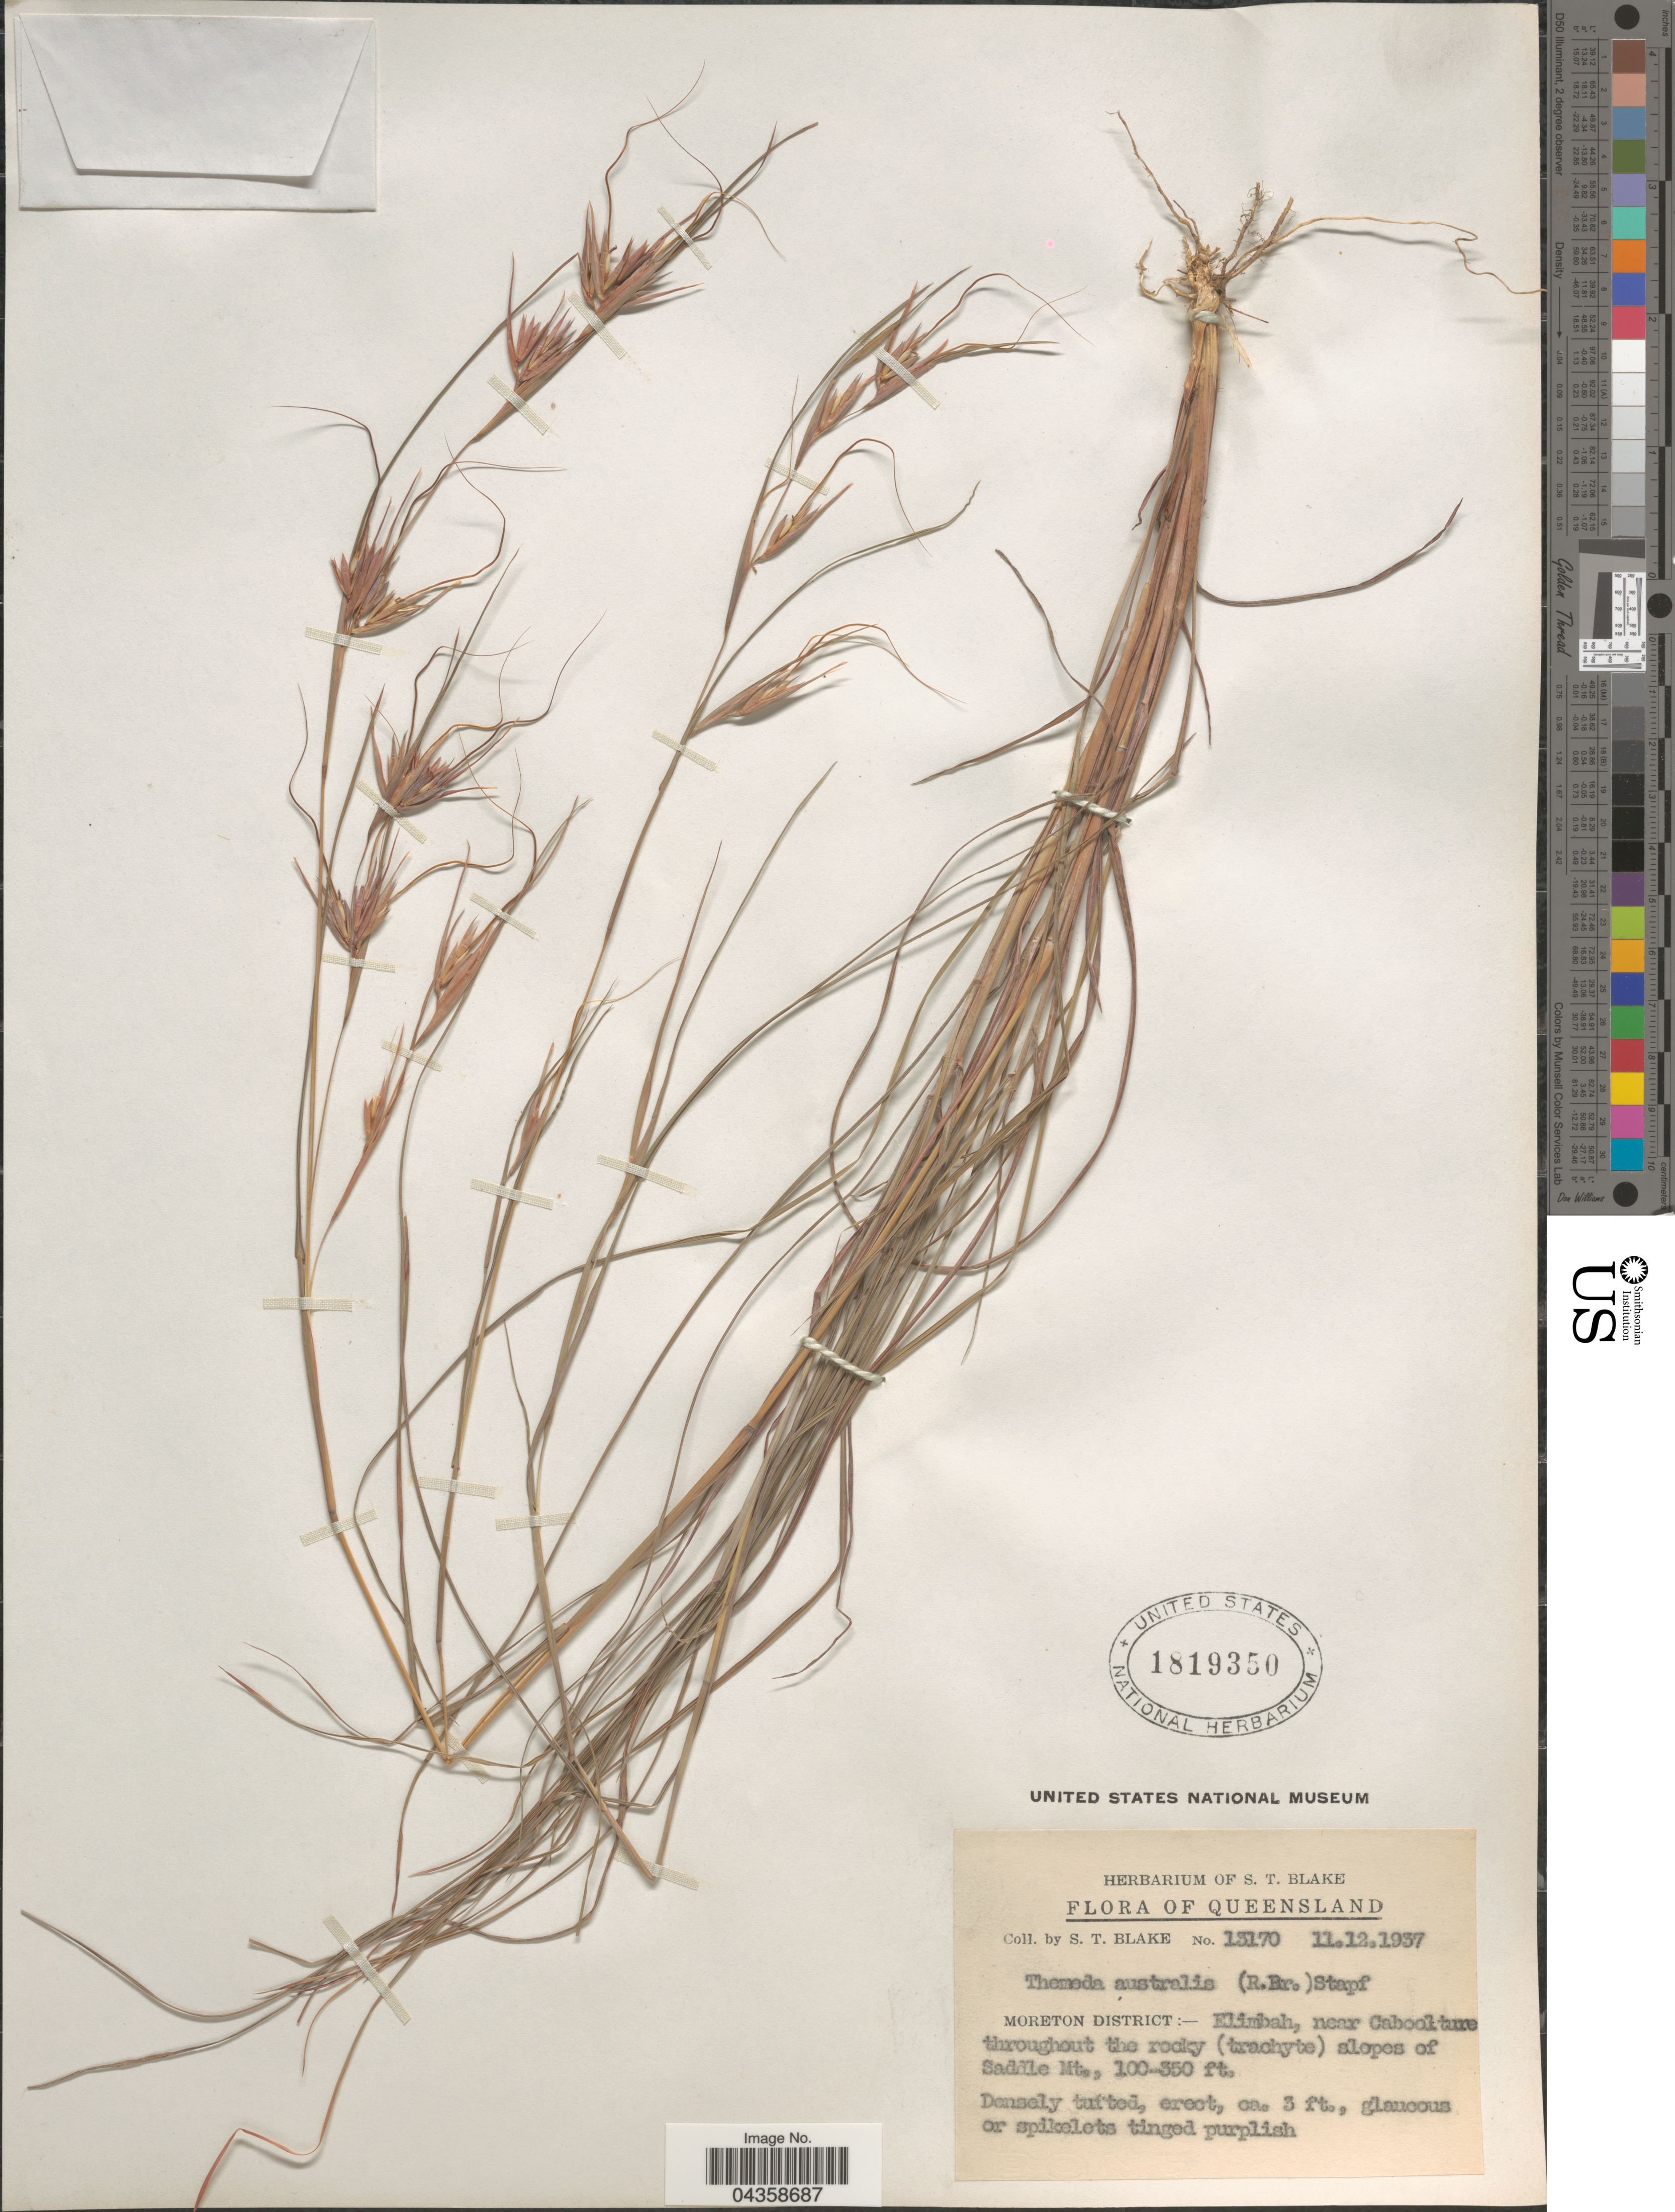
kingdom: Plantae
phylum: Tracheophyta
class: Liliopsida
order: Poales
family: Poaceae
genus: Themeda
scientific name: Themeda triandra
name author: Forssk.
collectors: S. T. Blake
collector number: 13170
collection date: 1937-12-11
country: Australia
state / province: Queensland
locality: Moreton District: Elimbah, near Caboolture throughout the rocky (trachyte) slopes of Saddle Mt.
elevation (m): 30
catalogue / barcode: US 1819350